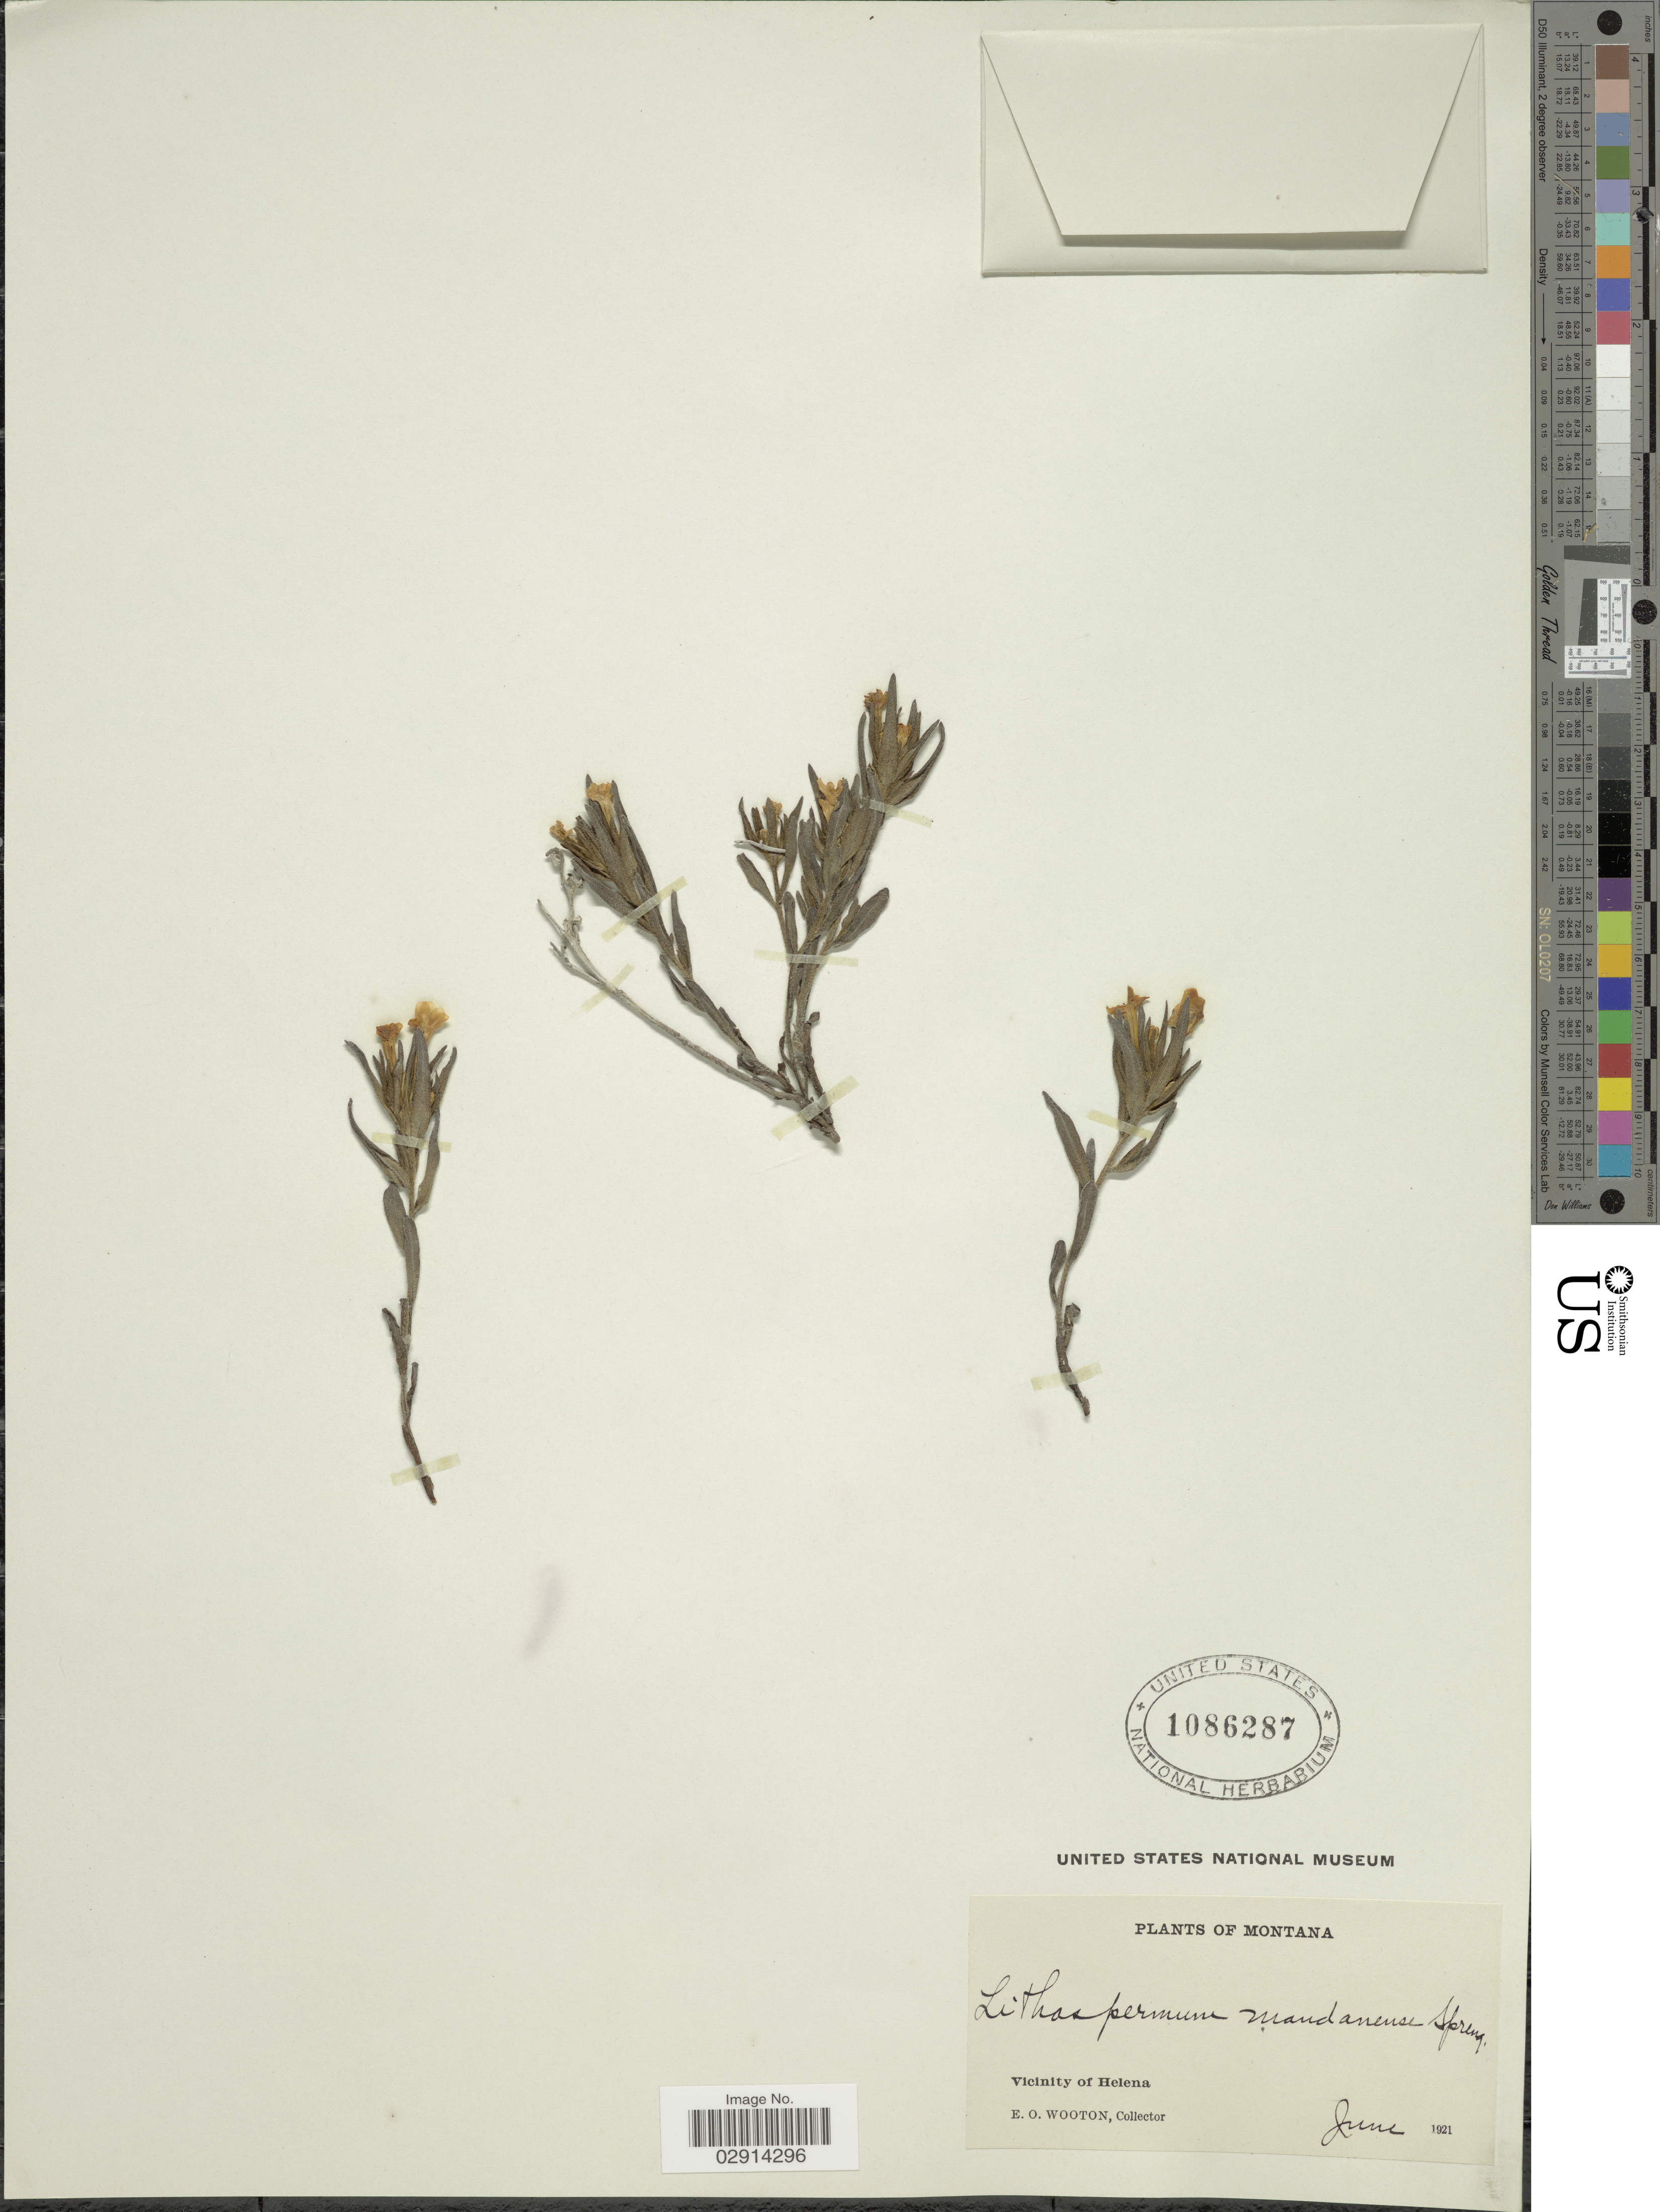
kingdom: Plantae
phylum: Tracheophyta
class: Magnoliopsida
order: Boraginales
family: Boraginaceae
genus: Lithospermum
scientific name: Lithospermum mandanense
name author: Spreng.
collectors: E. O. Wooton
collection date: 1921-06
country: United States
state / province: Montana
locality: Vicinity of Helena.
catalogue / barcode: US 1086287